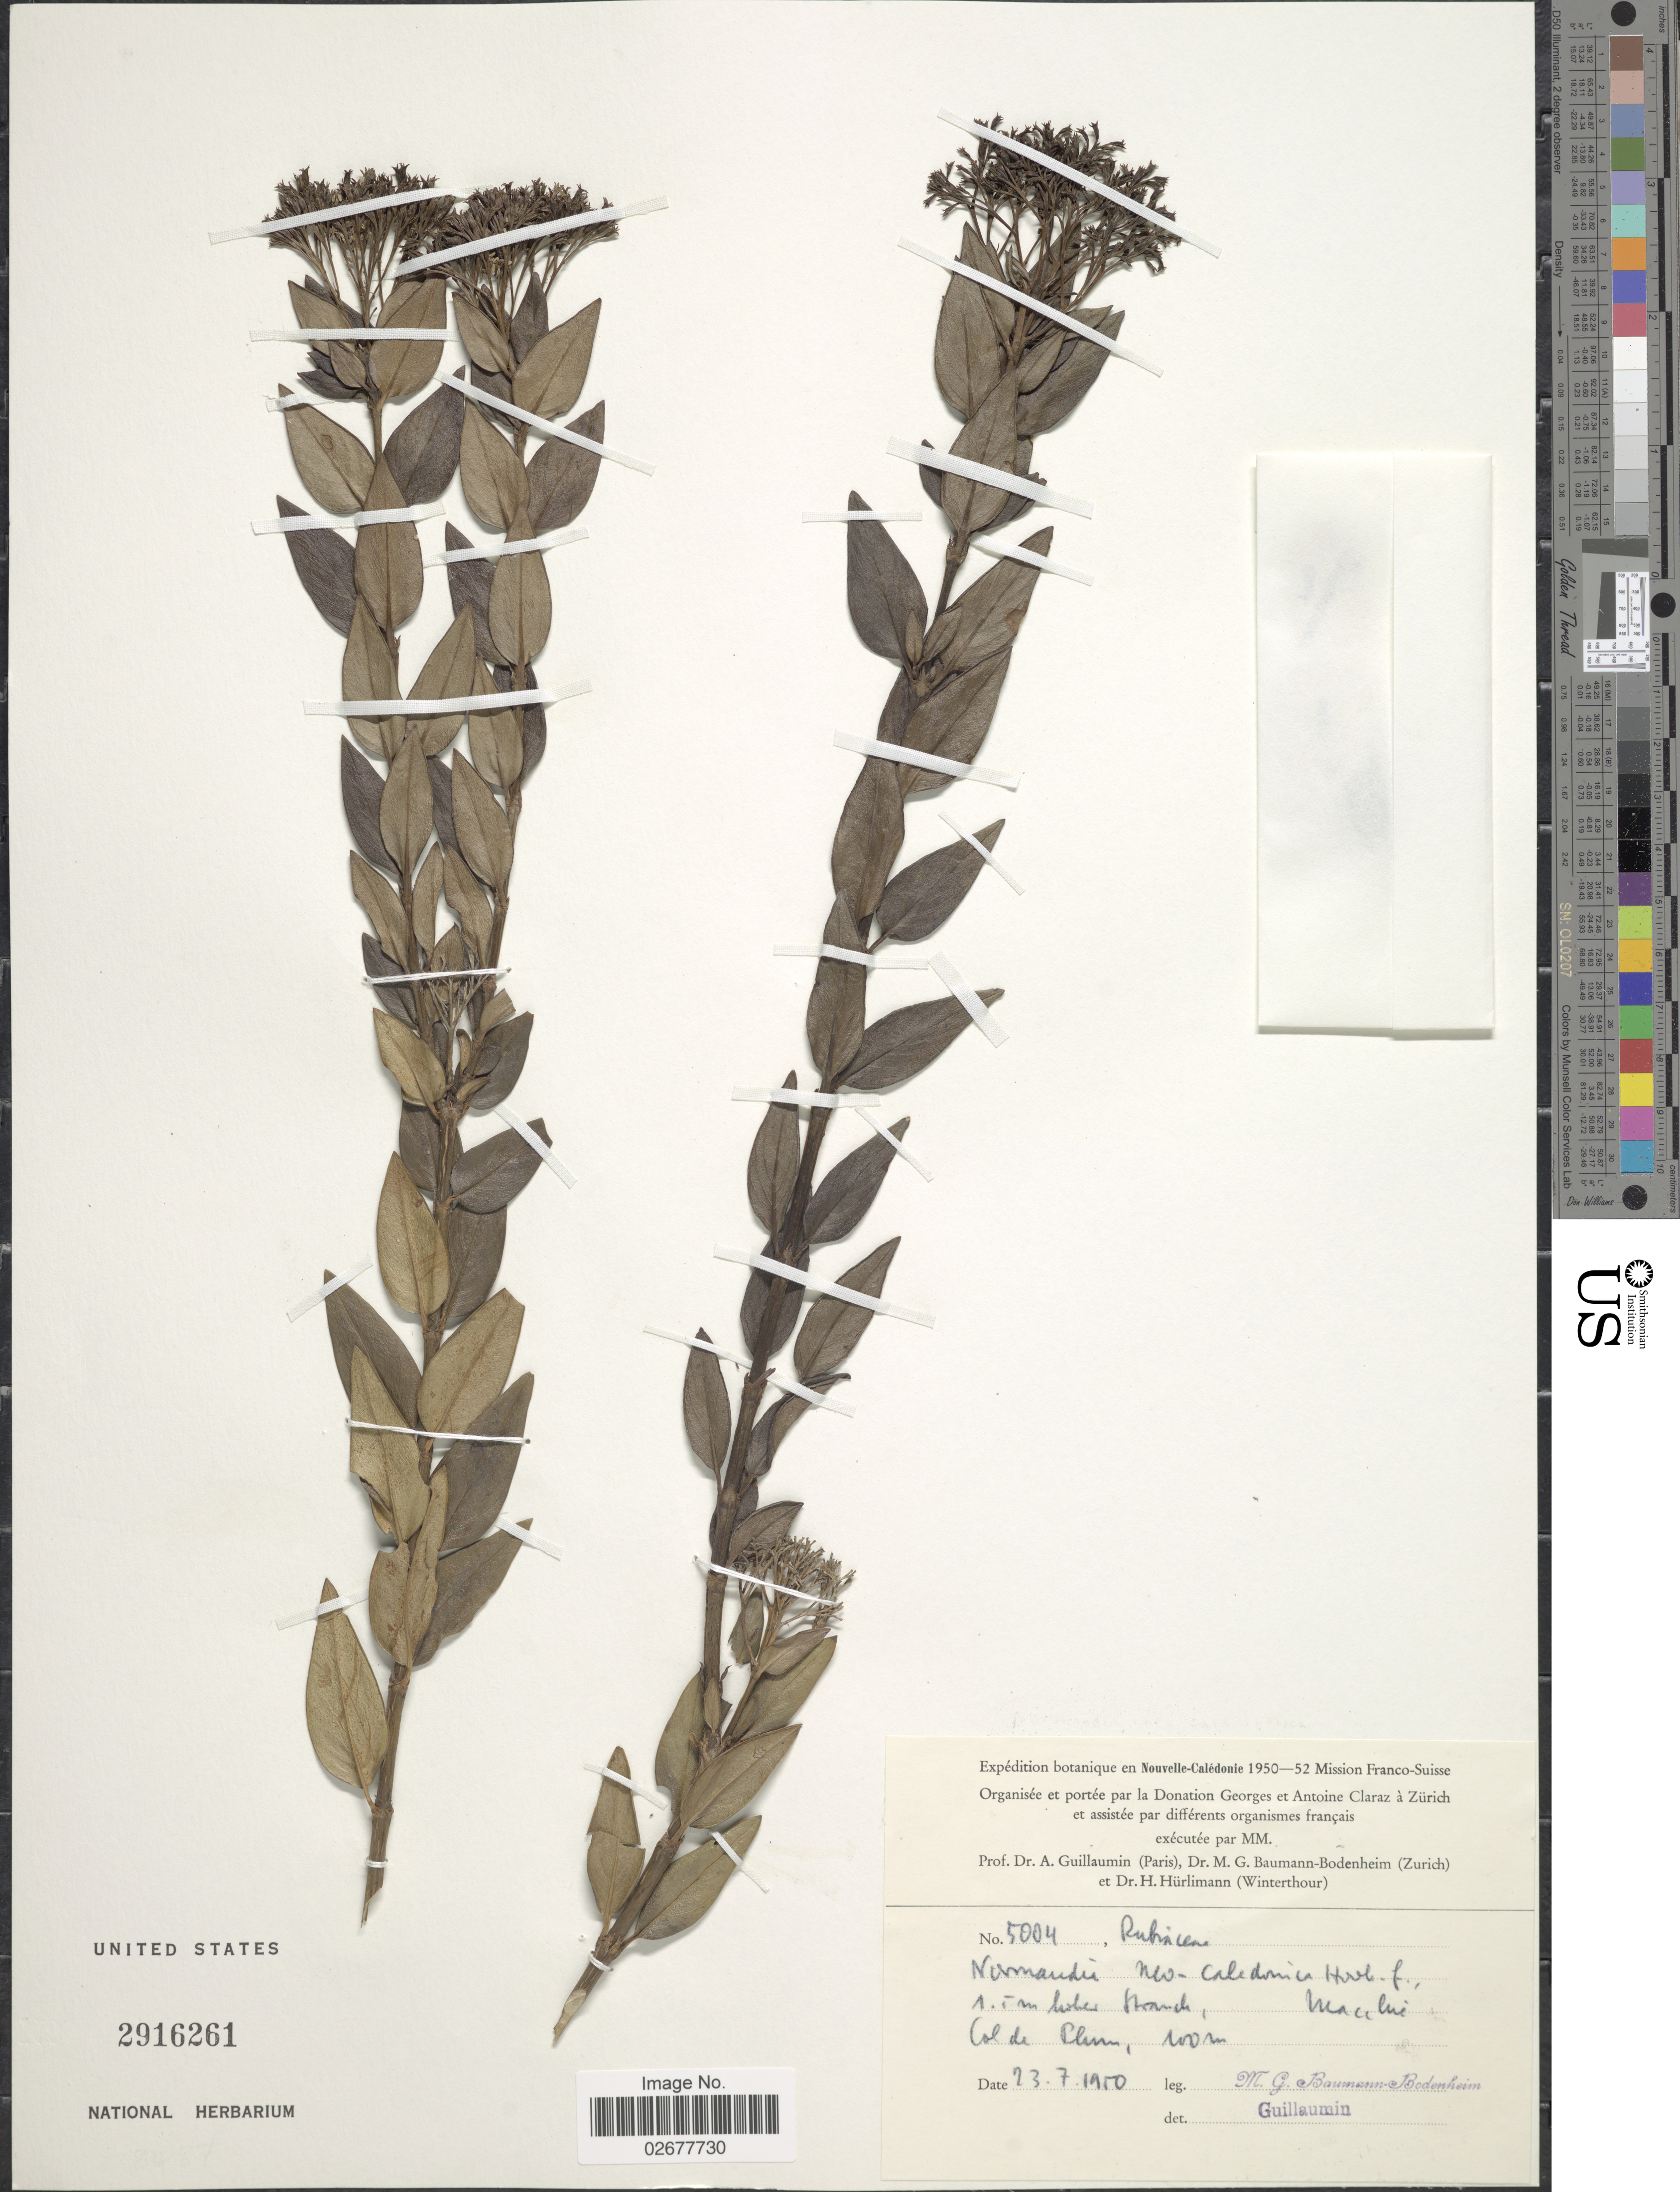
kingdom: Plantae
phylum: Tracheophyta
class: Magnoliopsida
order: Gentianales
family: Rubiaceae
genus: Normandia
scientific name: Normandia neocaledonica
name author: Hook. f.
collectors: M. G. Baumann-Bodenheim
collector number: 5004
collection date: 1950-07-23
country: New Caledonia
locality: Nouvelle-Caledonie. Col de Plum.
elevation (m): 100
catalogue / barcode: US 2916261